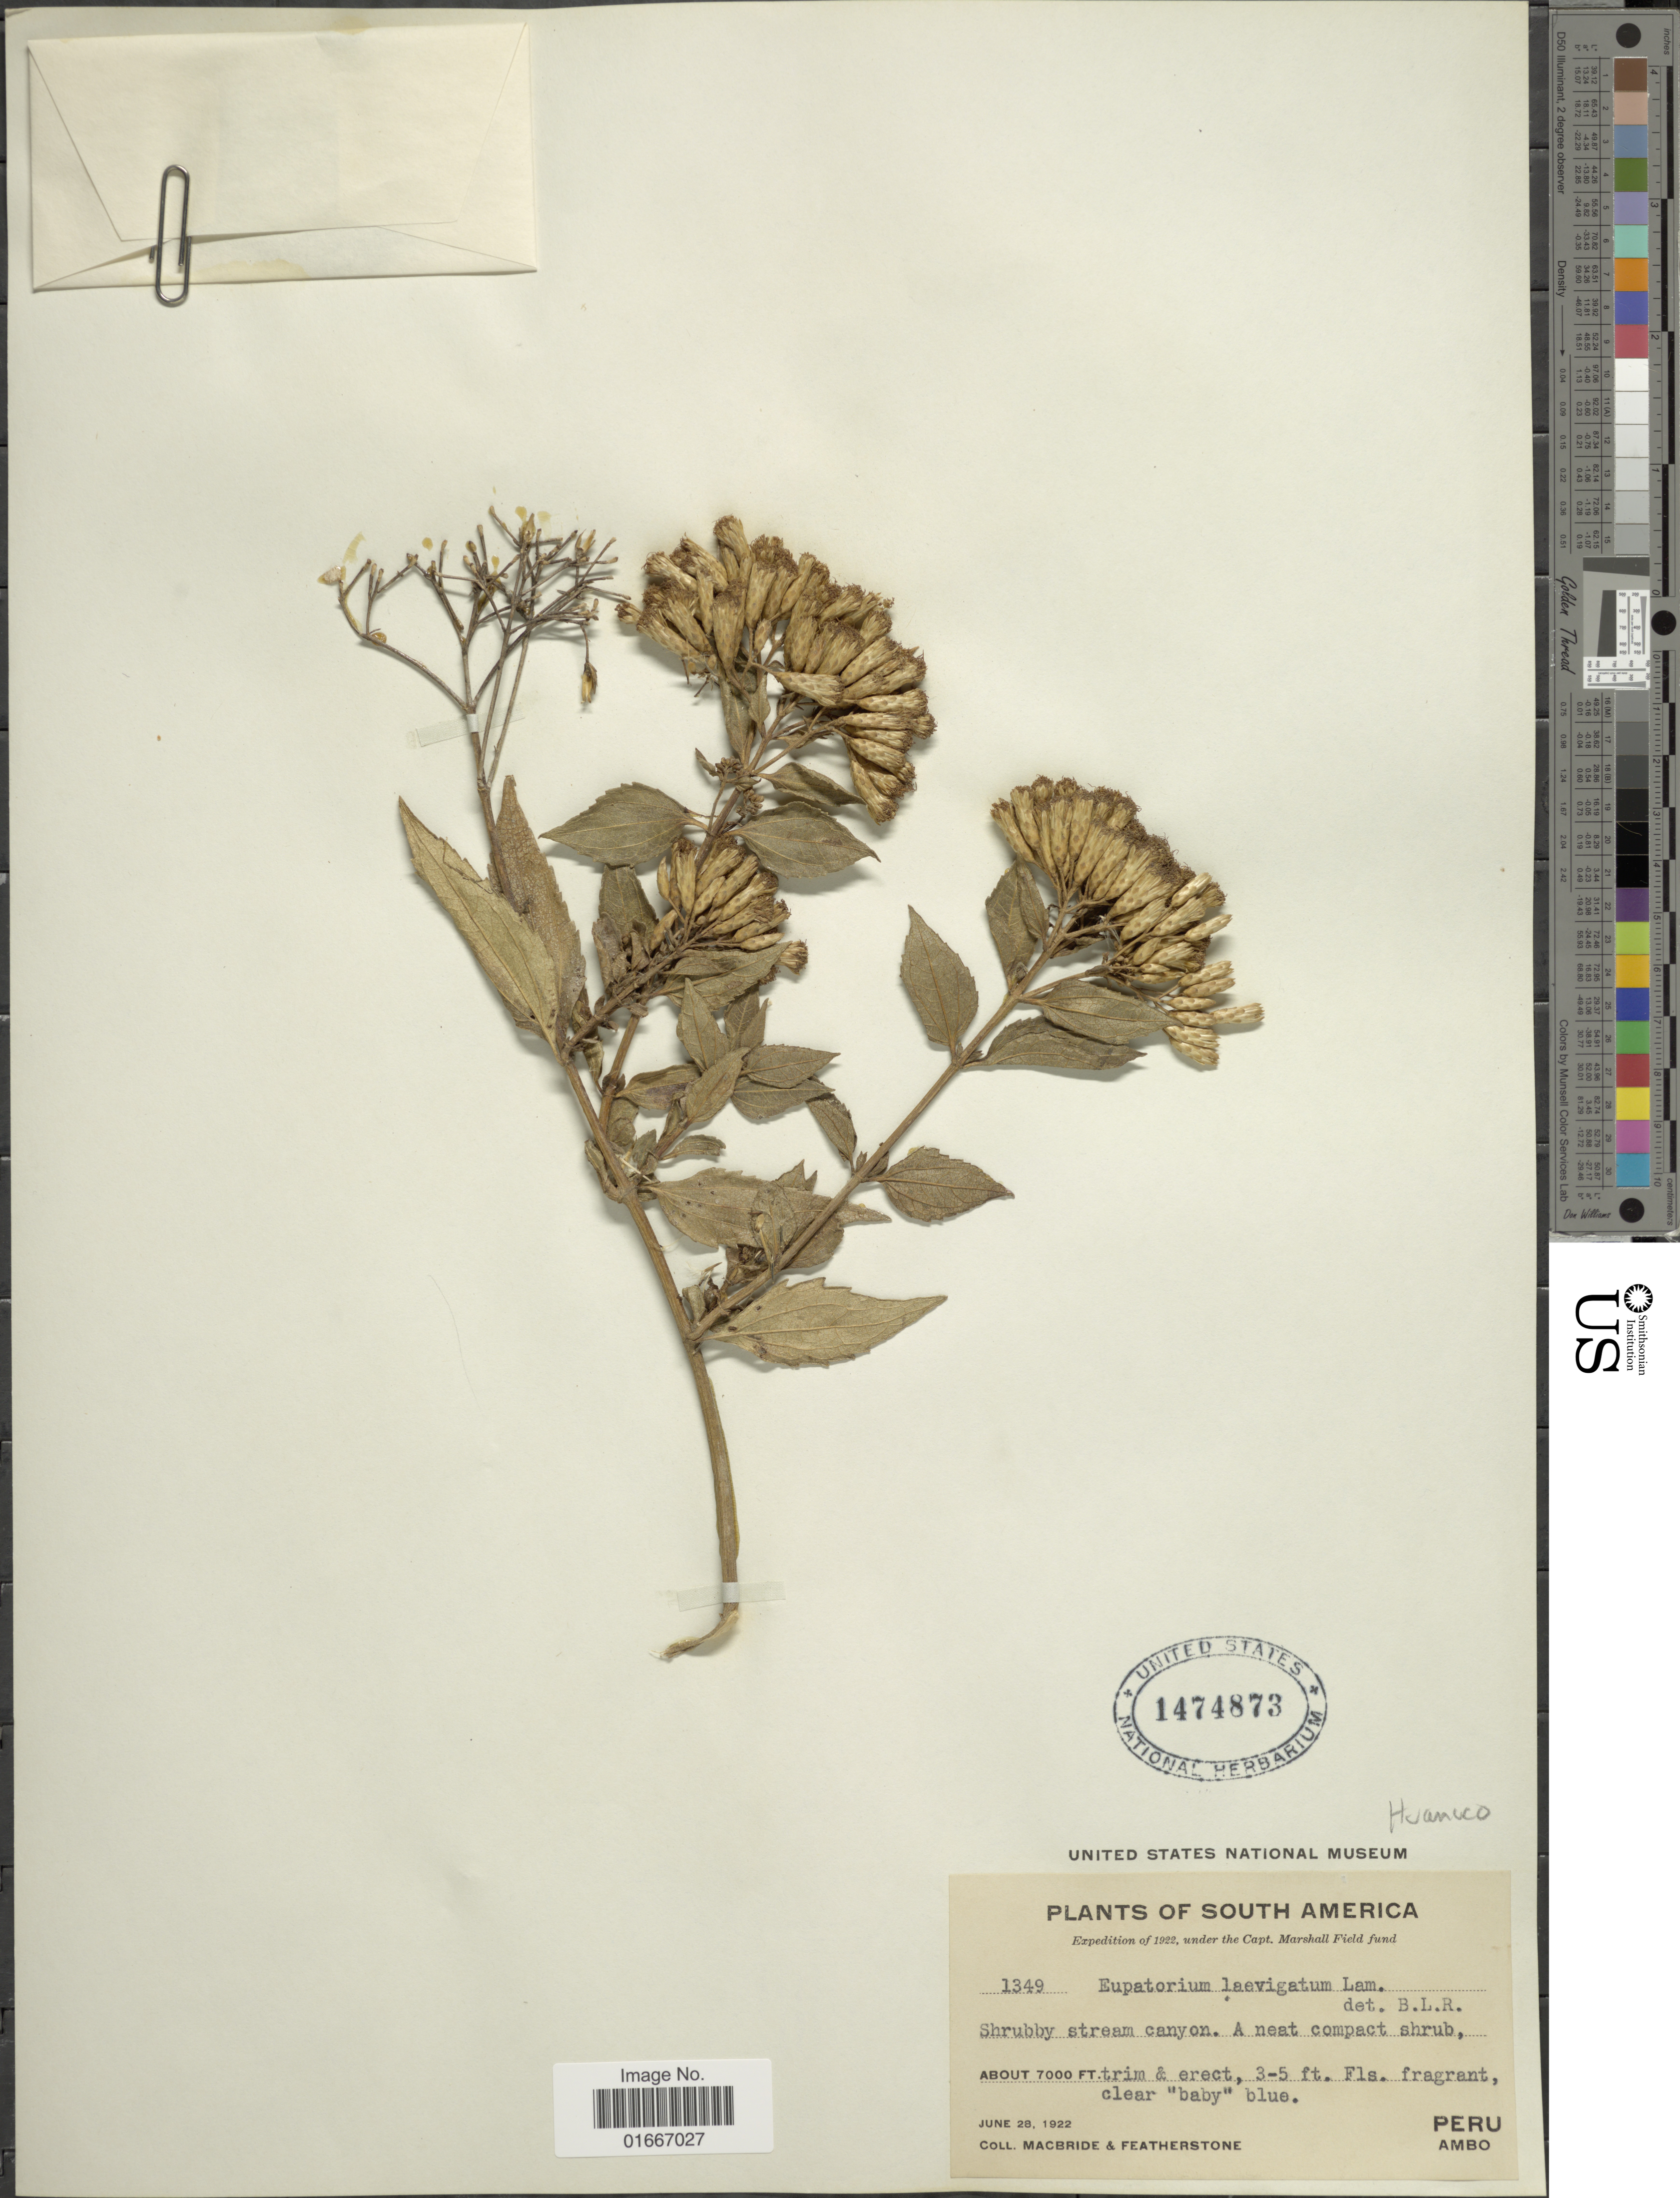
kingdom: Plantae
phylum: Tracheophyta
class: Magnoliopsida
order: Asterales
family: Asteraceae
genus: Chromolaena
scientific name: Chromolaena laevigata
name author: (Lam.) R.M. King & H. Rob.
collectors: Macbride, -- & -. Featherstone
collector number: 1349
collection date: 1922-06-28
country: Peru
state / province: Huánuco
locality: Ambo. Huanuco. Shrubby stream canyon.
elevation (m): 2134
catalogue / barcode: US 1474873